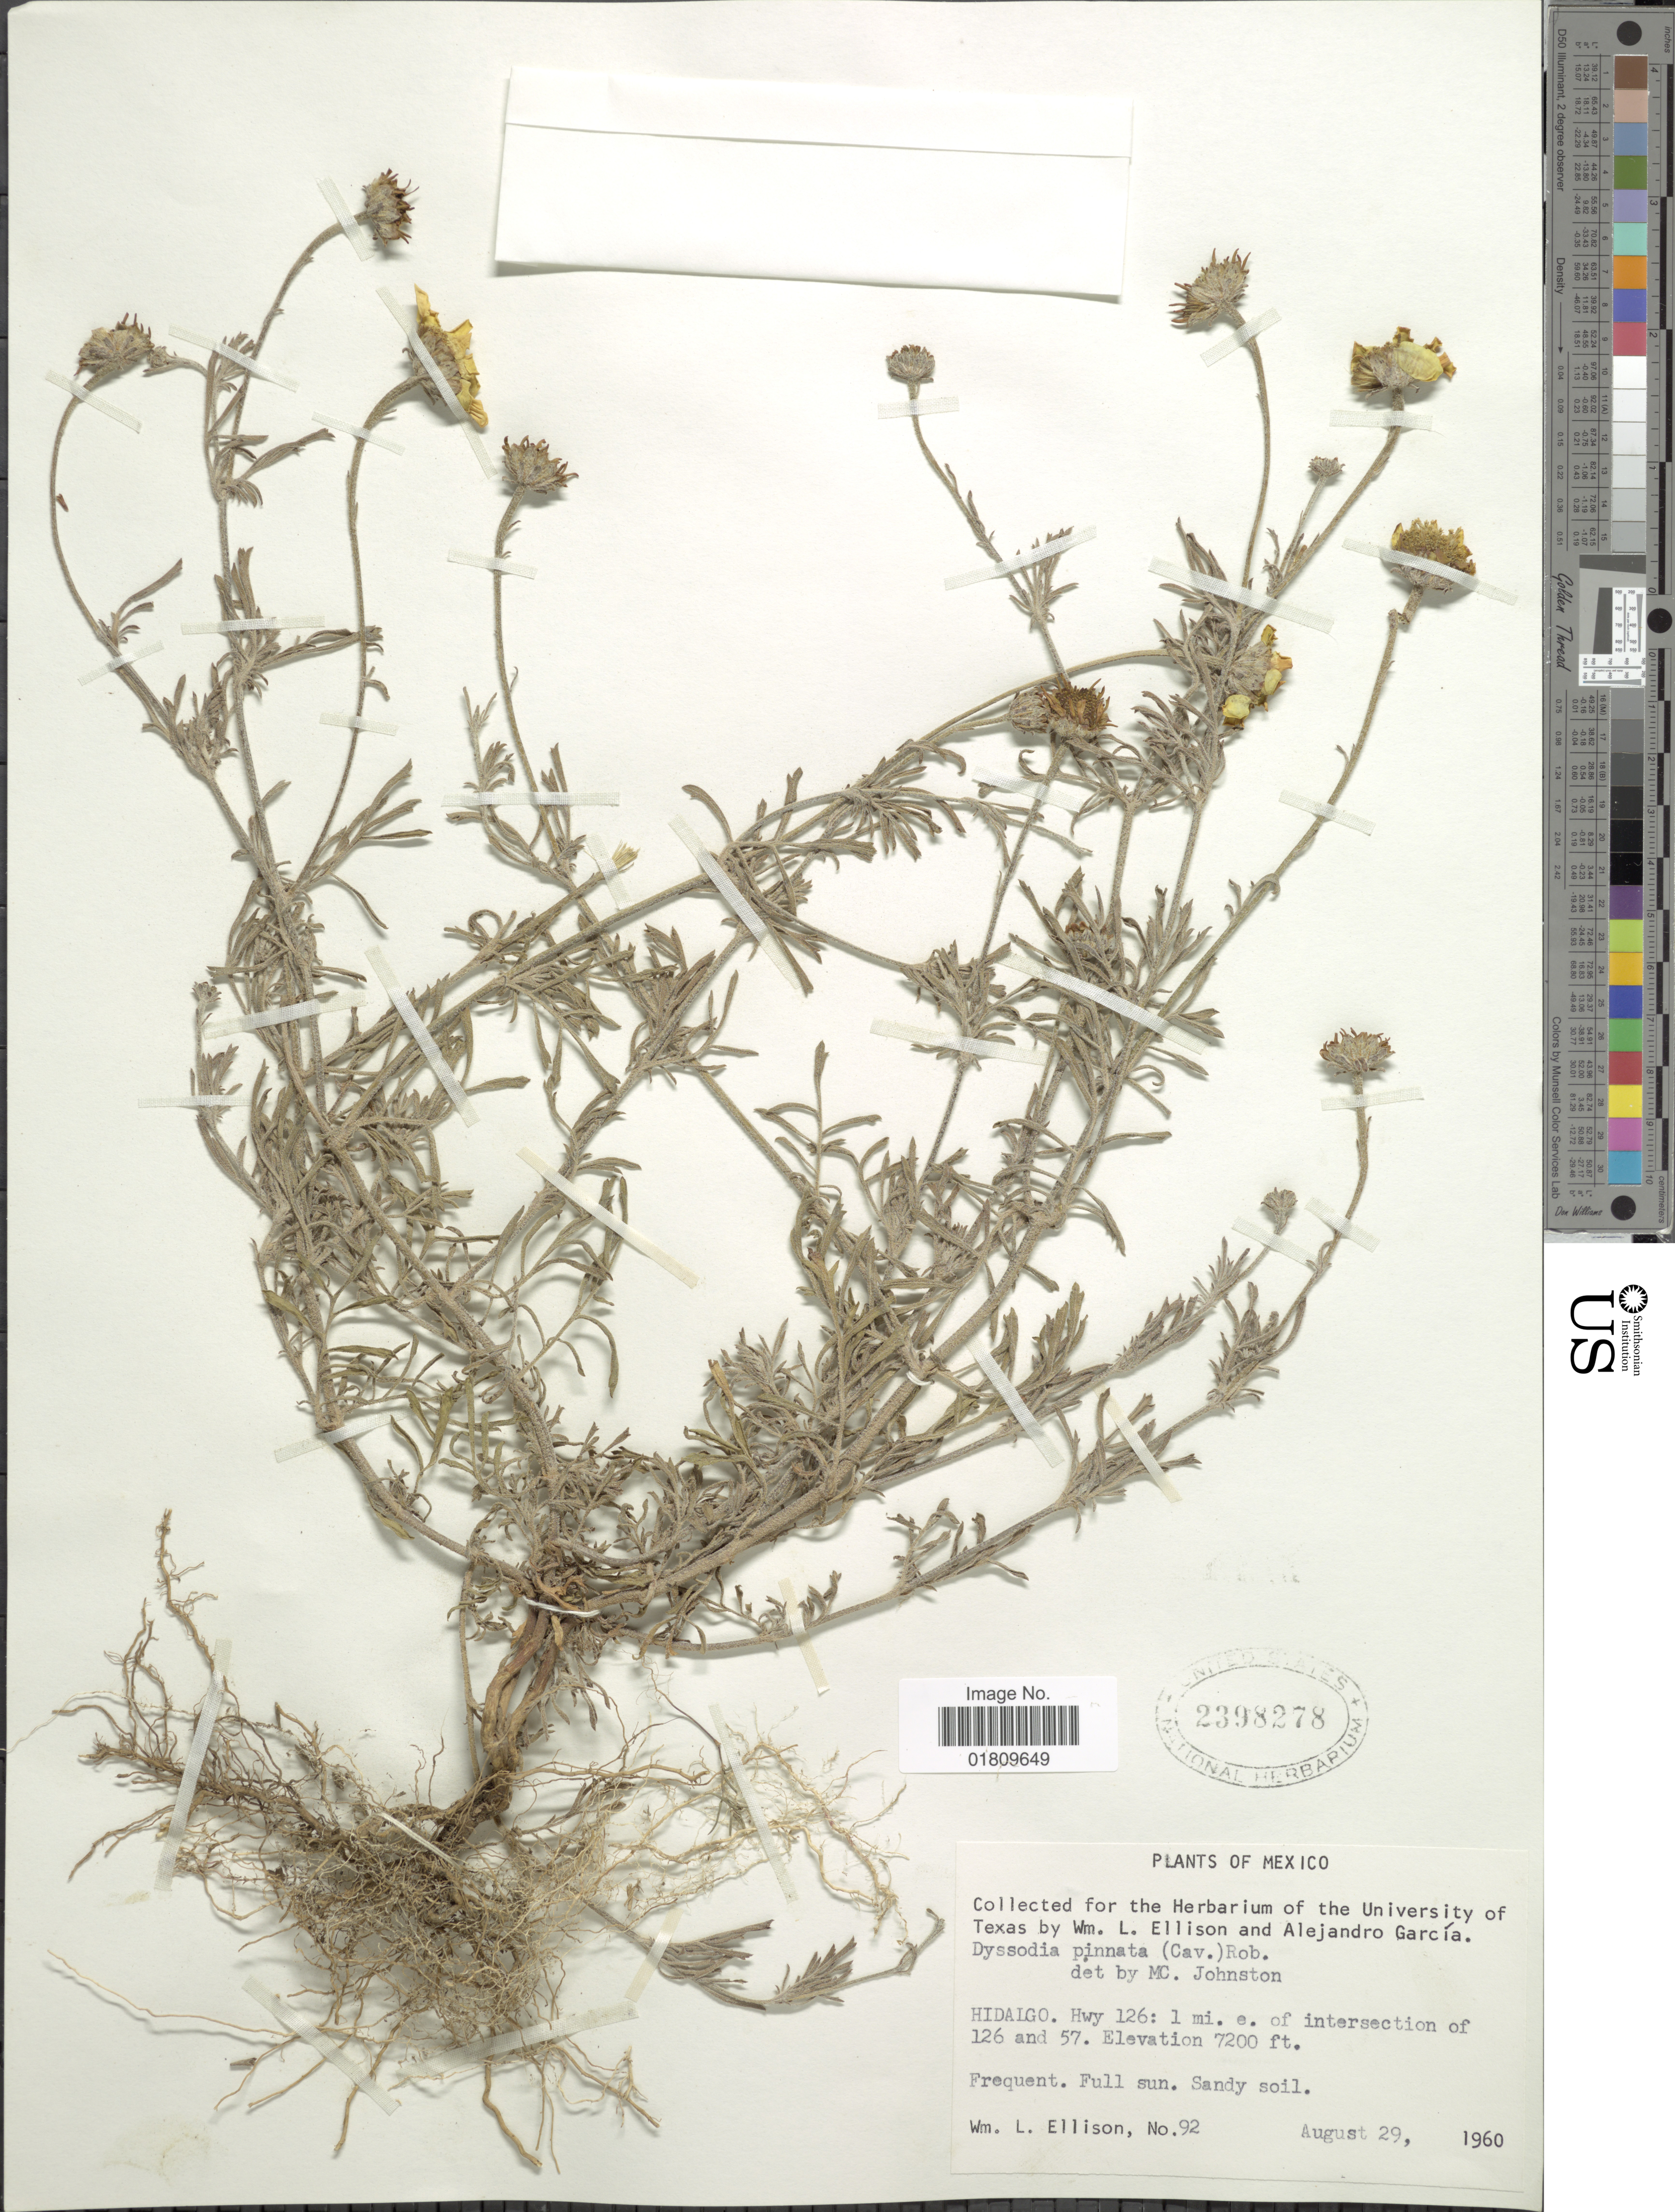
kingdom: Plantae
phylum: Tracheophyta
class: Magnoliopsida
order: Asterales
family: Asteraceae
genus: Dyssodia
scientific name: Dyssodia pinnata var. pinnata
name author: (Cav.) B.L. Rob.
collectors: W. L. Ellison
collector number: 92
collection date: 1960-08-29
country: Mexico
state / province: Hidalgo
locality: Hwy 126: 1 mi. e. of intersection of 126 and 57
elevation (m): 2195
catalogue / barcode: US 2398278